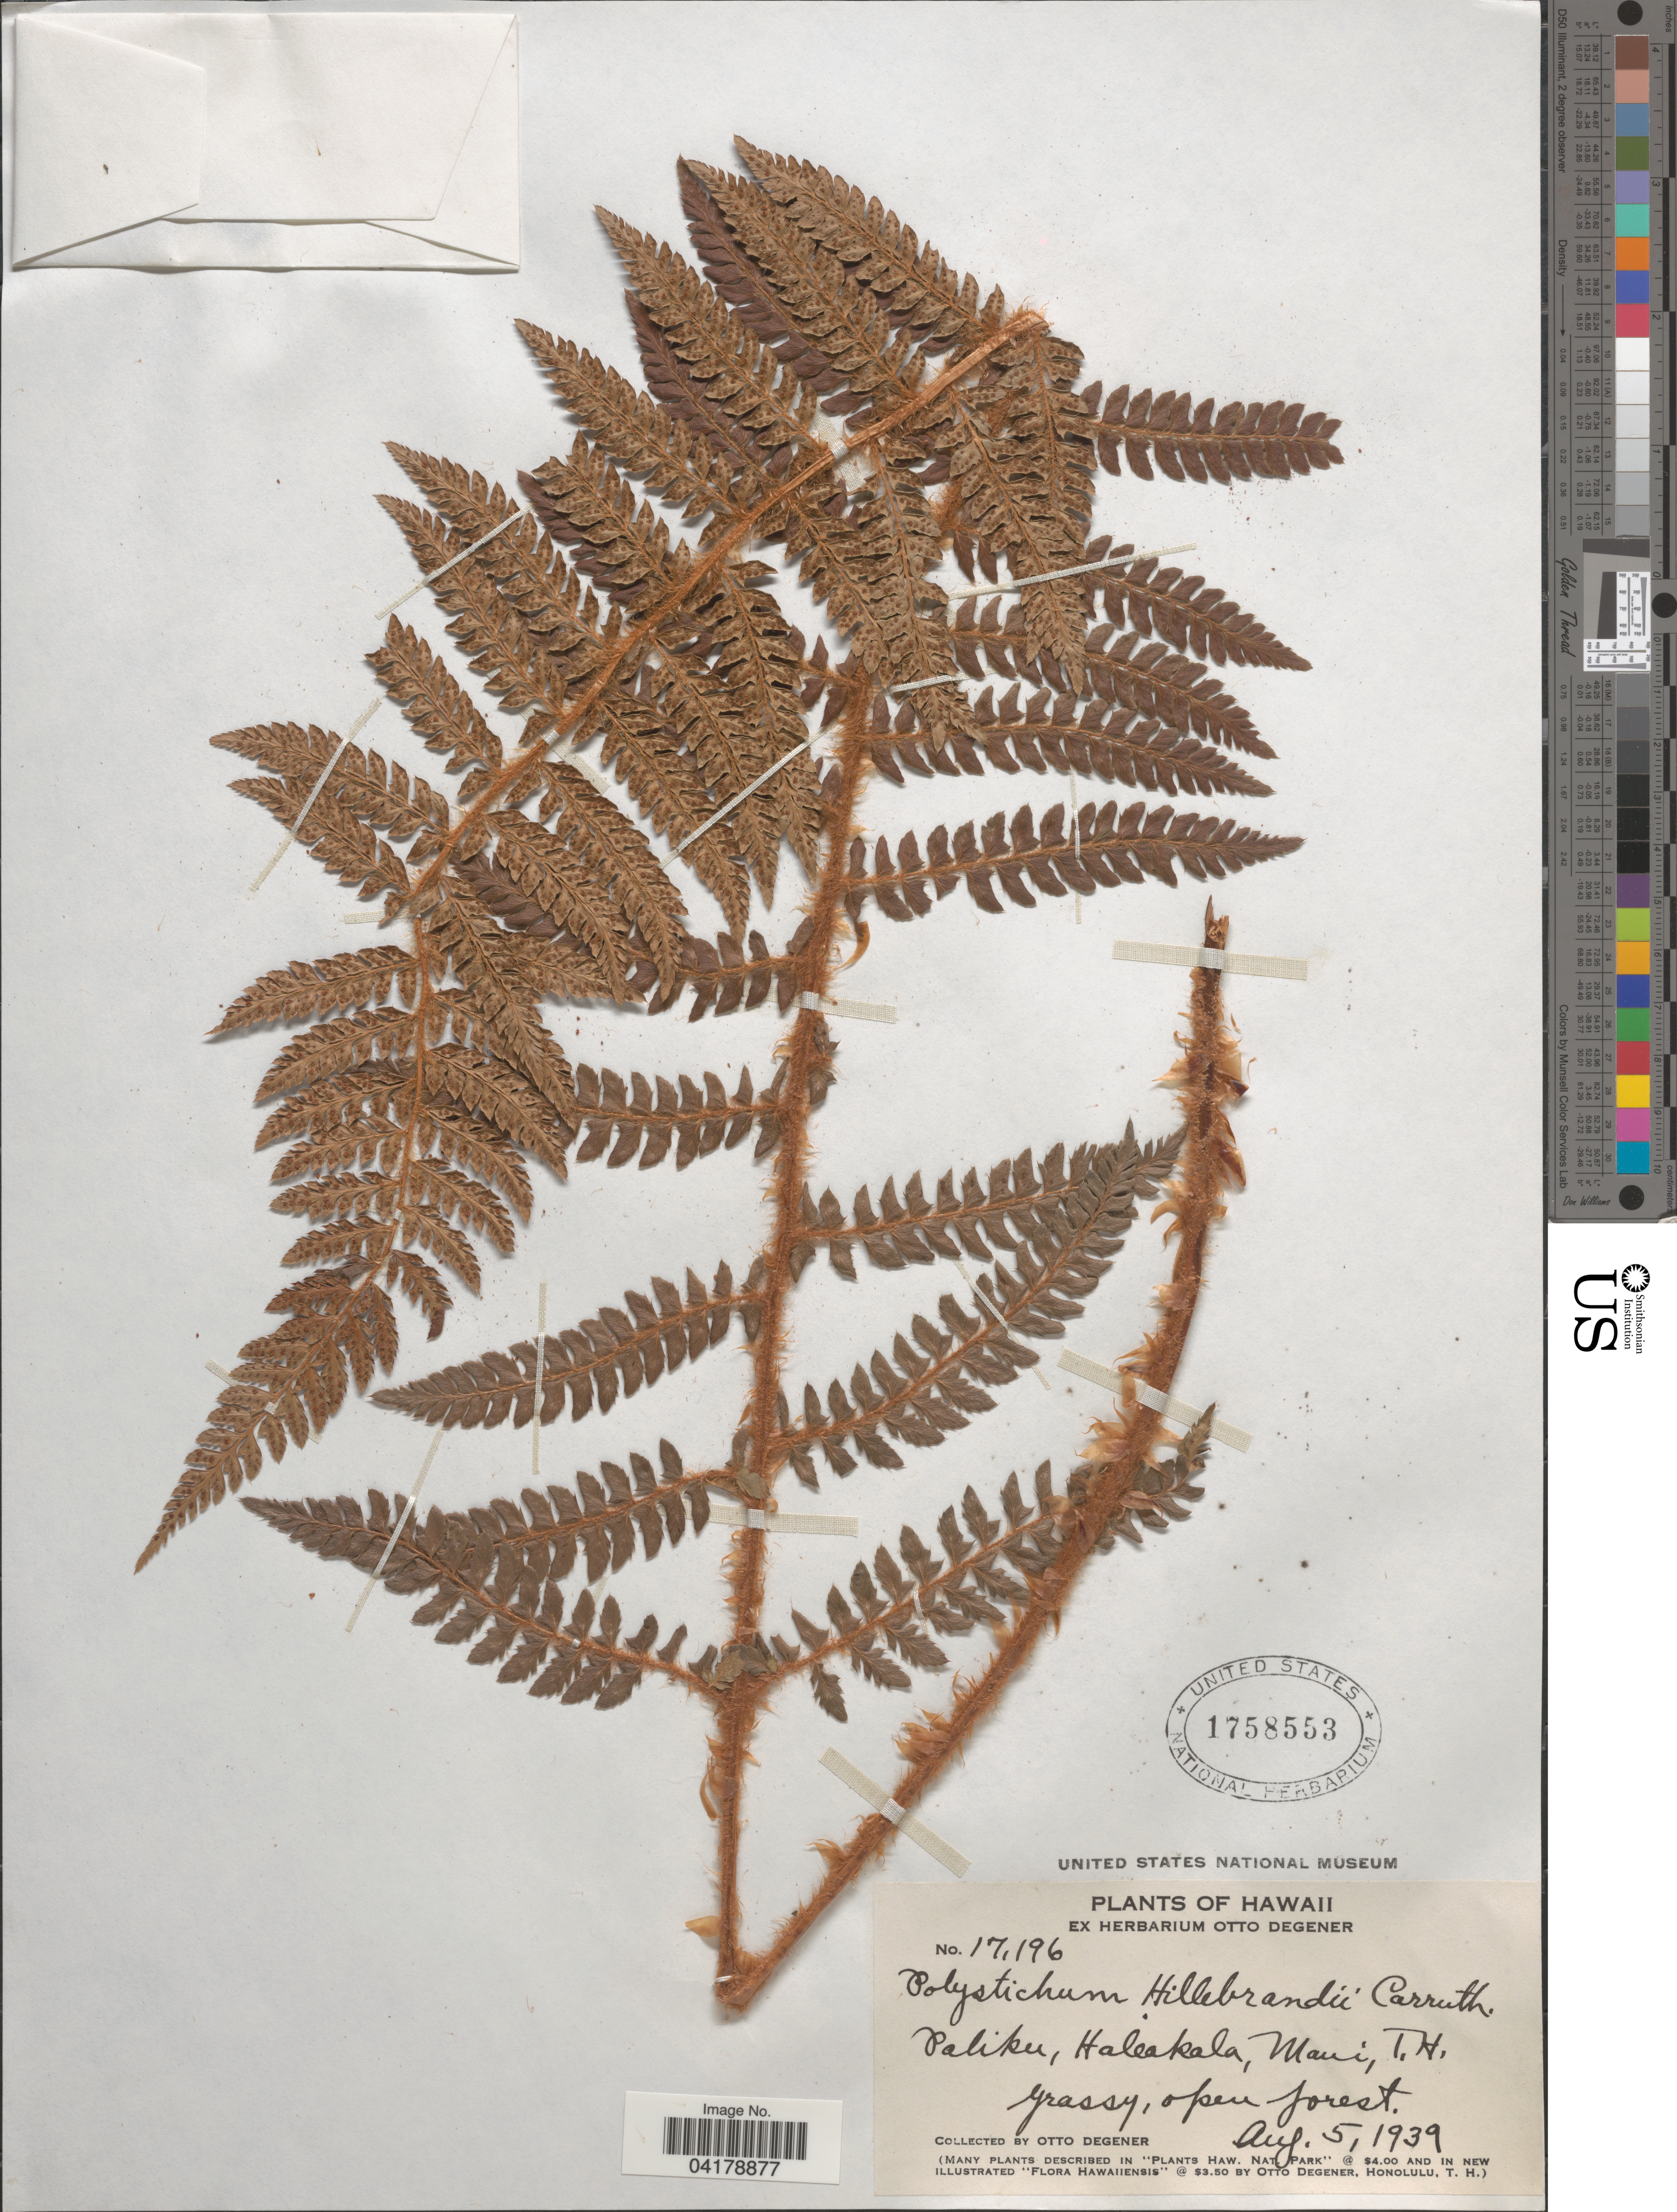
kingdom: Plantae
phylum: Tracheophyta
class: Polypodiopsida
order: Polypodiales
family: Dryopteridaceae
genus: Polystichum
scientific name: Polystichum hillebrandii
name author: Carruth.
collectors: O. Degener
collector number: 17196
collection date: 1939-08-05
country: United States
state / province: Hawaii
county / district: Maui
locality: Paliku, Haleakala, Maui, T.H.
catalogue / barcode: US 1758553